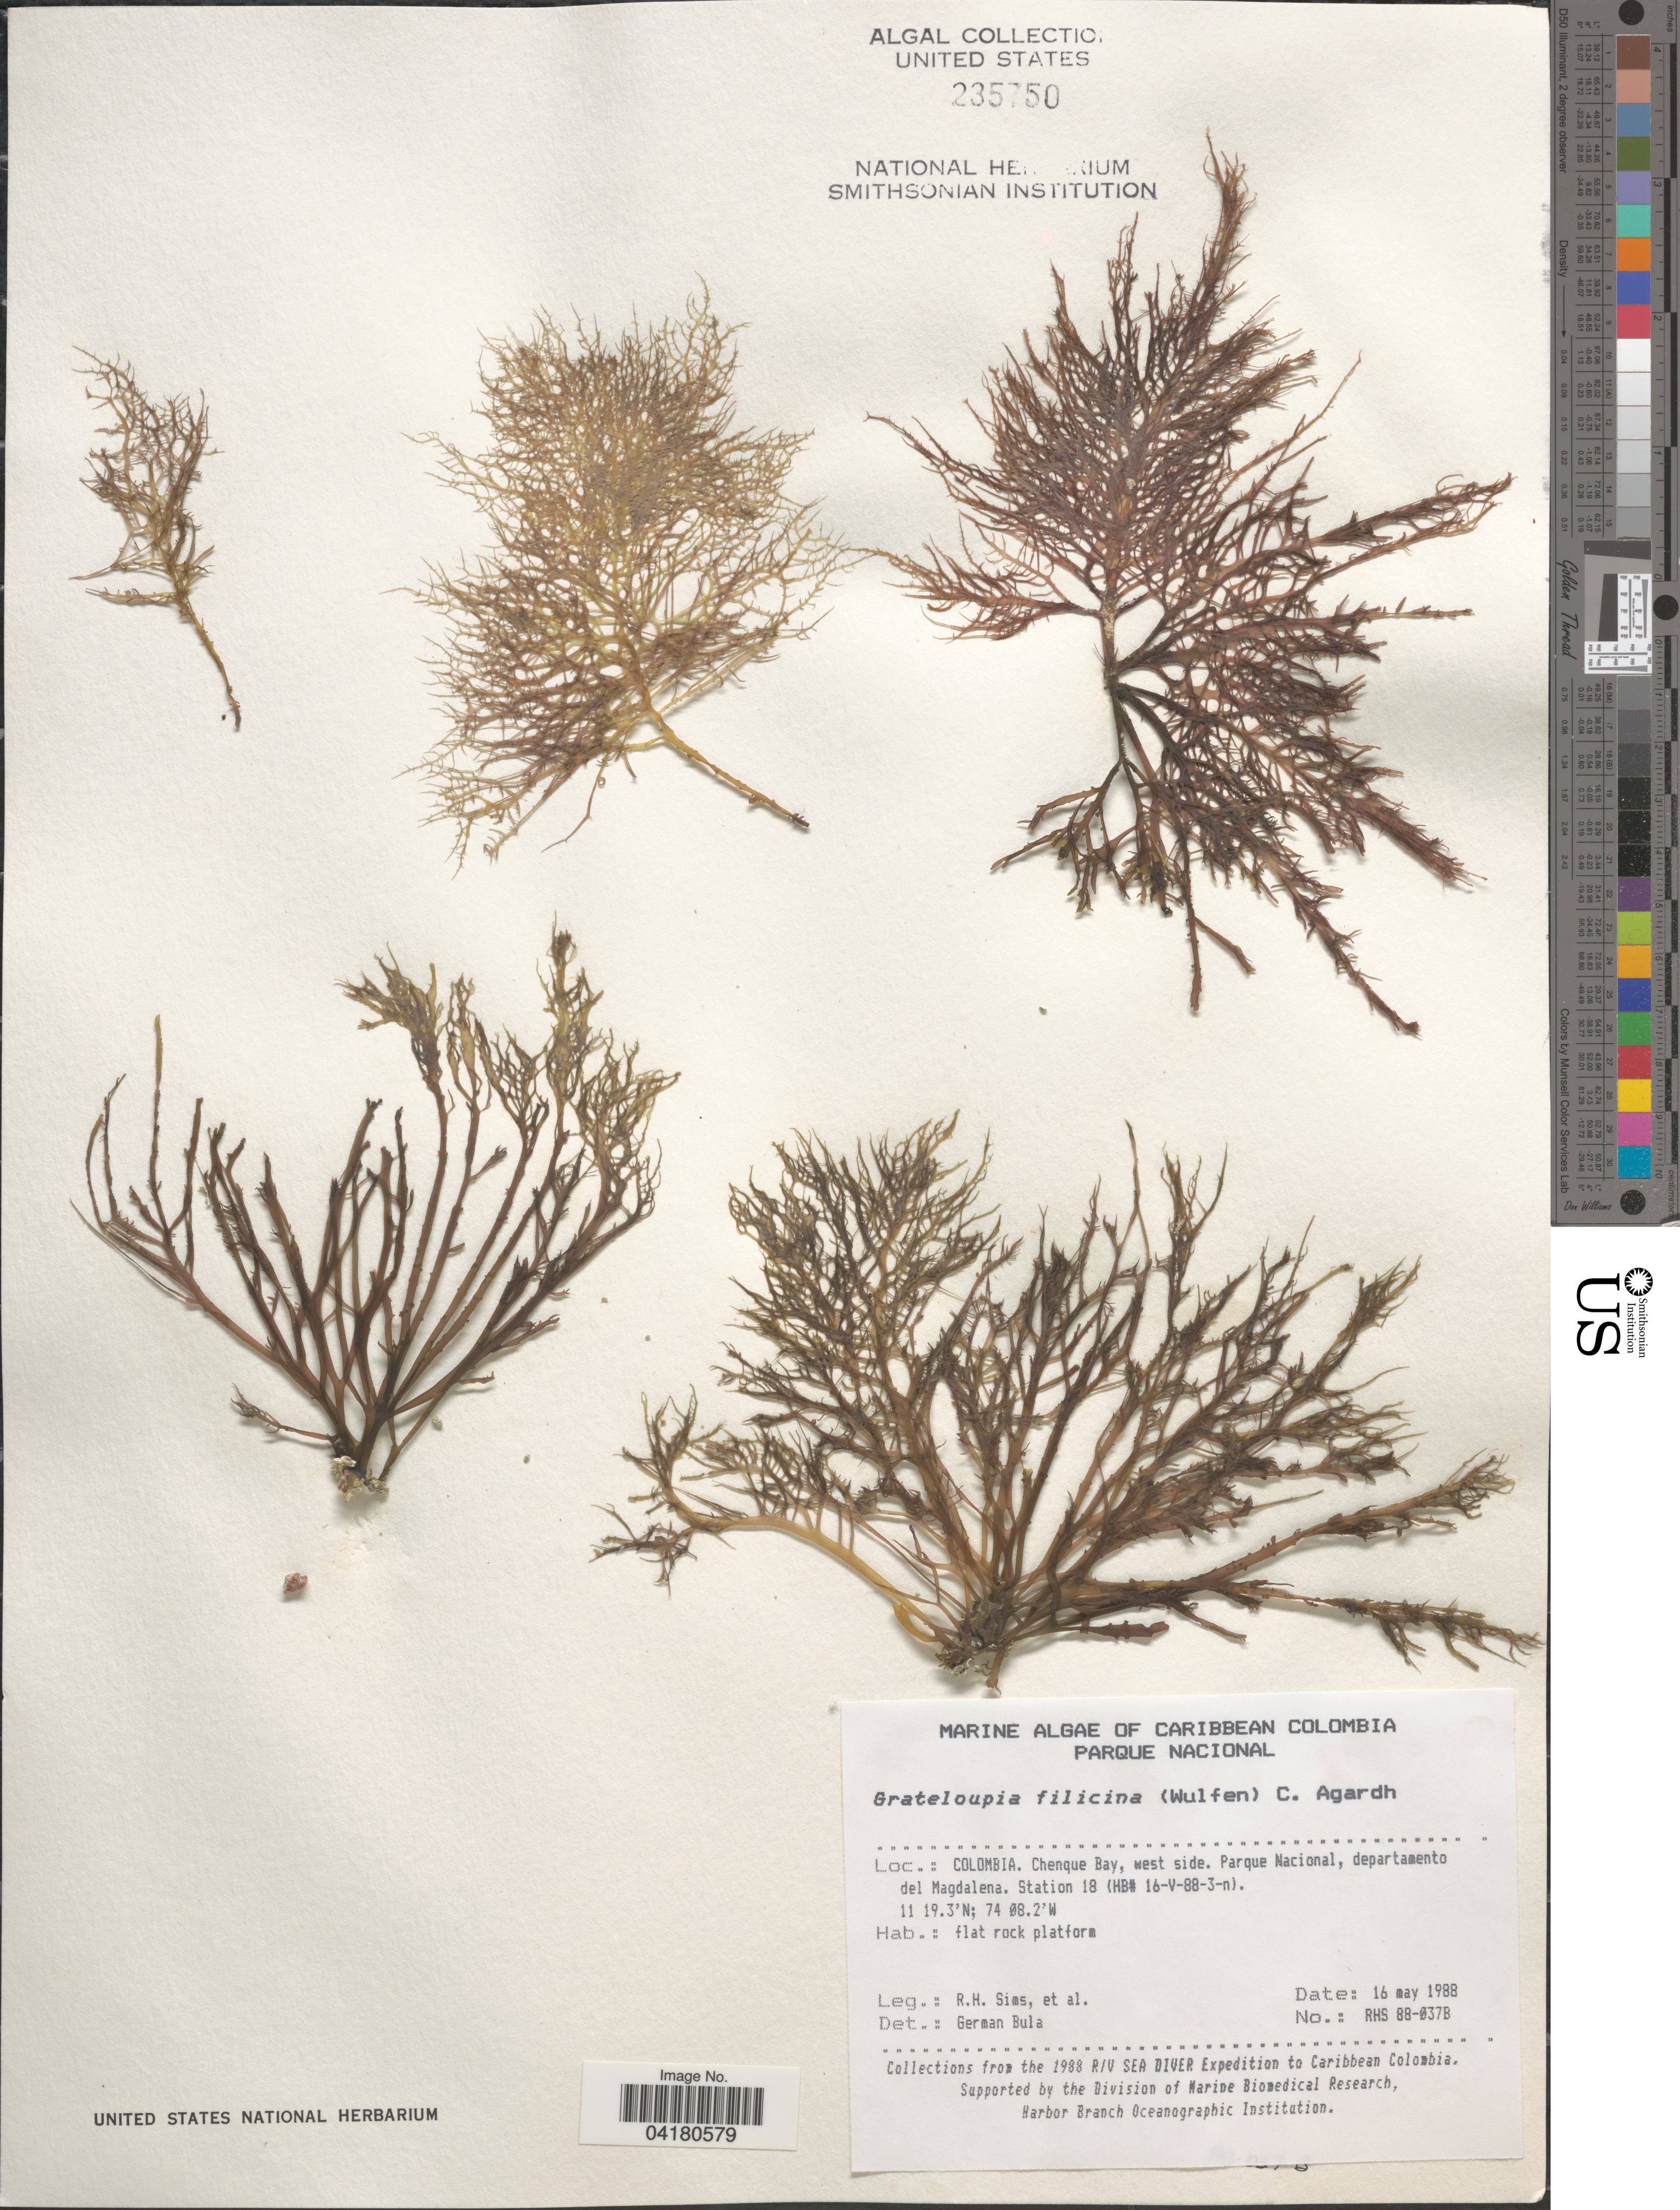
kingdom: Plantae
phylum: Rhodophyta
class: Florideophyceae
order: Halymeniales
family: Halymeniaceae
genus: Grateloupia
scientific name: Grateloupia filicina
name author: (J.V.Lamouroux) C. Agardh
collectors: R. Sims & et al.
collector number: RHS 88-037B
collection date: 1988-05-16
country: Colombia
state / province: Magdalena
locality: Caribbean Colombia Parque Nacional. Chenque Bay, west side. Parque Nacional, departamento del Magdalena. Station 18 (HB# 16-V-88-3-n). The 1988 R/V Sea Diver Expedition to Caribbean Colombia.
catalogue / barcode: US 235750